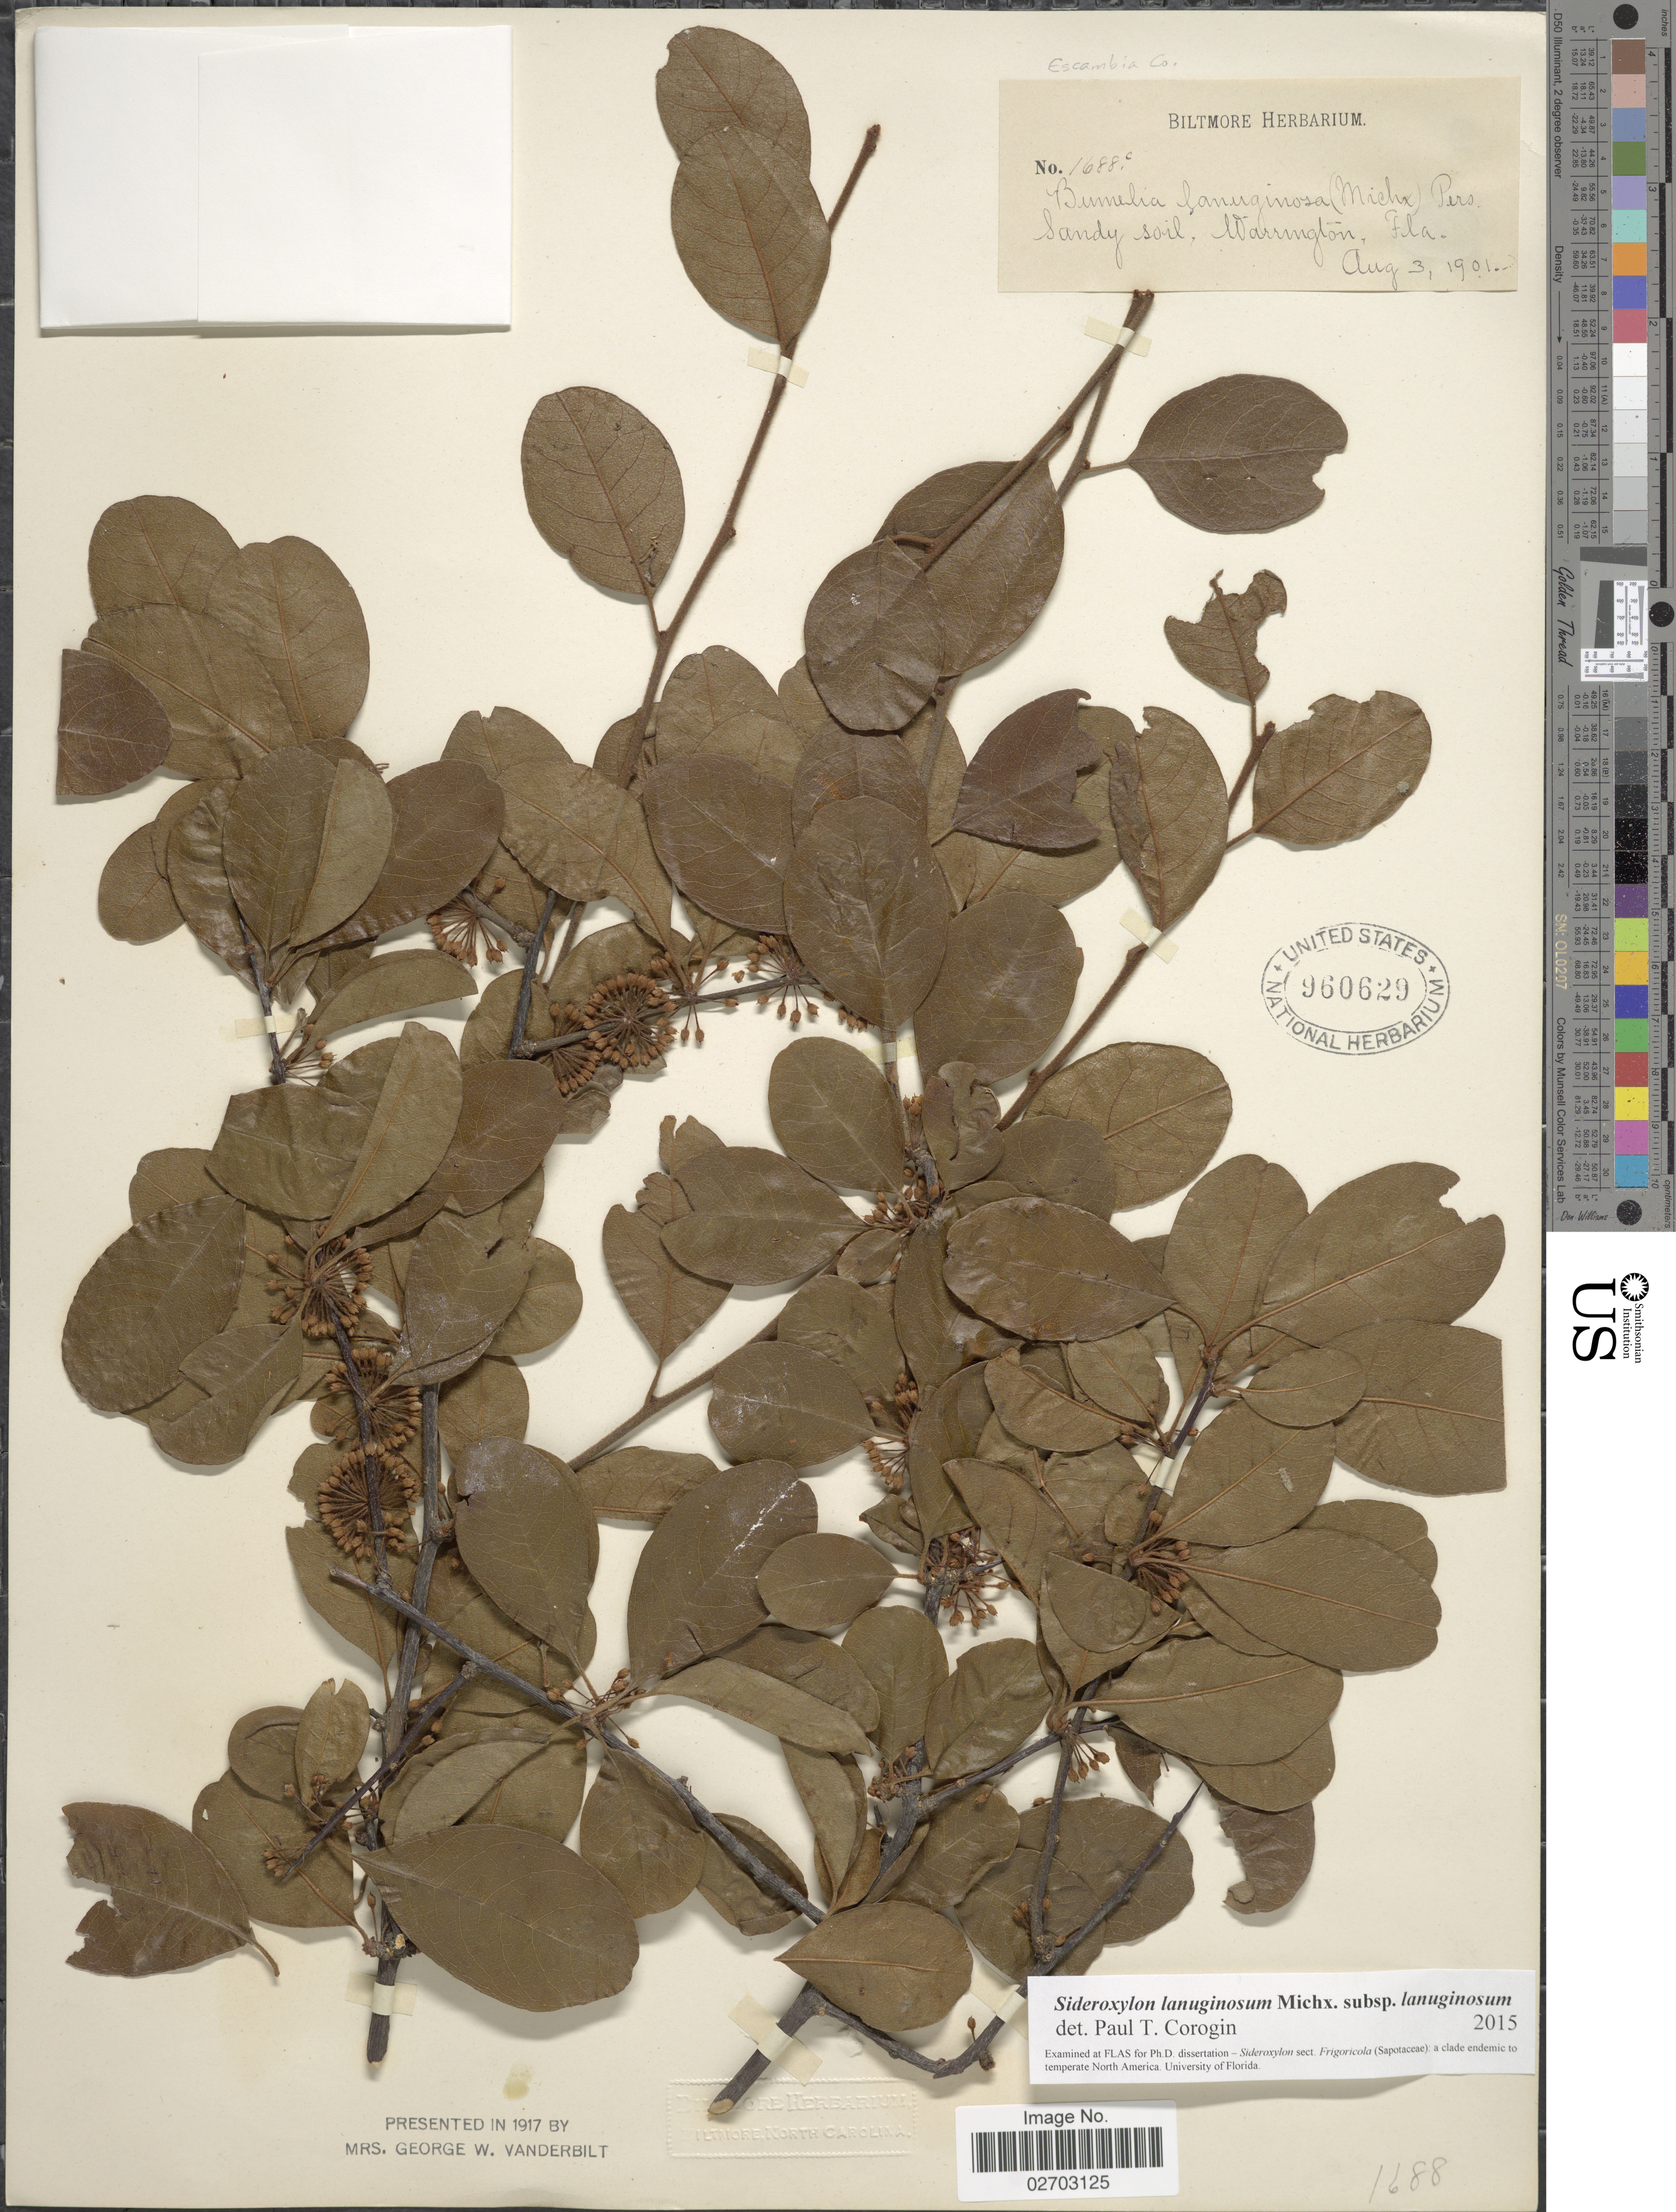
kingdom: Plantae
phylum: Tracheophyta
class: Magnoliopsida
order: Ericales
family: Sapotaceae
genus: Sideroxylon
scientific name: Sideroxylon lanuginosum subsp. lanuginosum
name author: Michx.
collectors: ex herb. Biltmore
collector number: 1688c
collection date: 1901-08-03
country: United States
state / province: Florida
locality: Sandy soil, Warrington, Escambia Co.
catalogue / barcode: US 960629